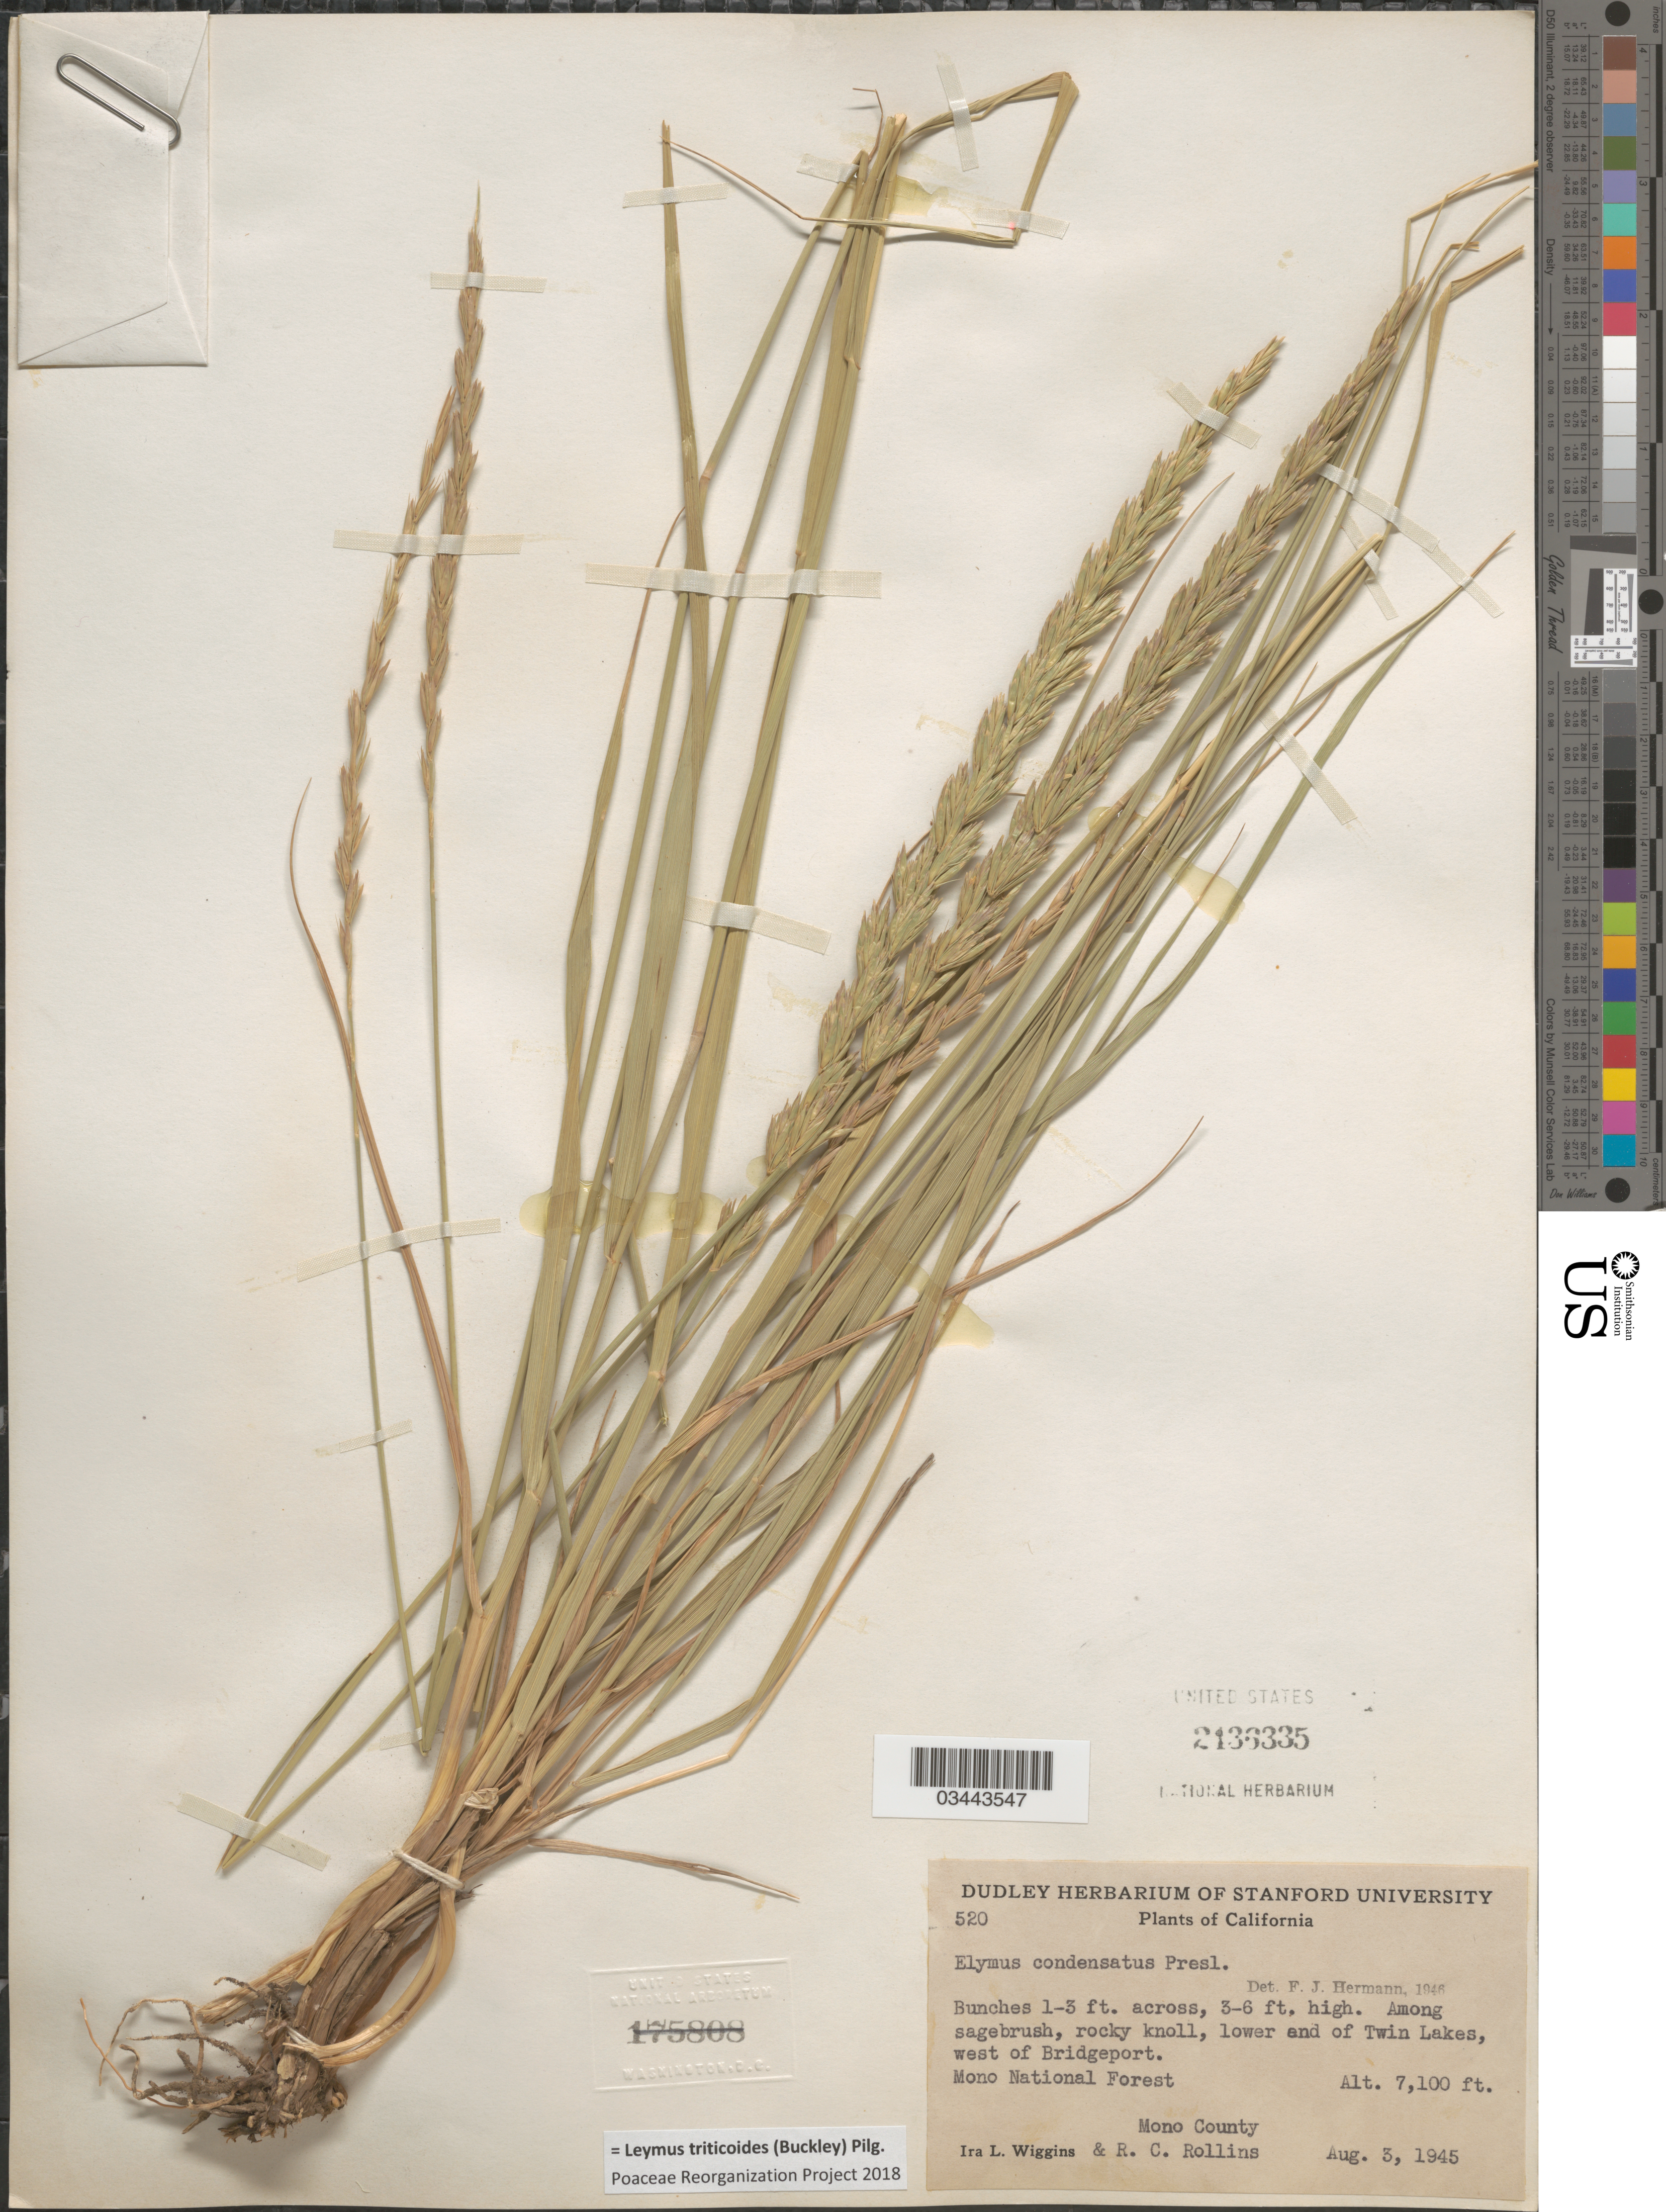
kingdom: Plantae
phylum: Tracheophyta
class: Liliopsida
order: Poales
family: Poaceae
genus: Leymus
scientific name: Leymus triticoides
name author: (Buckley) Pilg.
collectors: I. L. Wiggins & R. C. Rollins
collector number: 520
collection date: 1945-08-03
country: United States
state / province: California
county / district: Mono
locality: Among sagebrush, rocky knoll, lower end of Twin Lakes, west of Bridgeport. Mono National Forest. Mono County.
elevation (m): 2164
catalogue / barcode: US 2436335